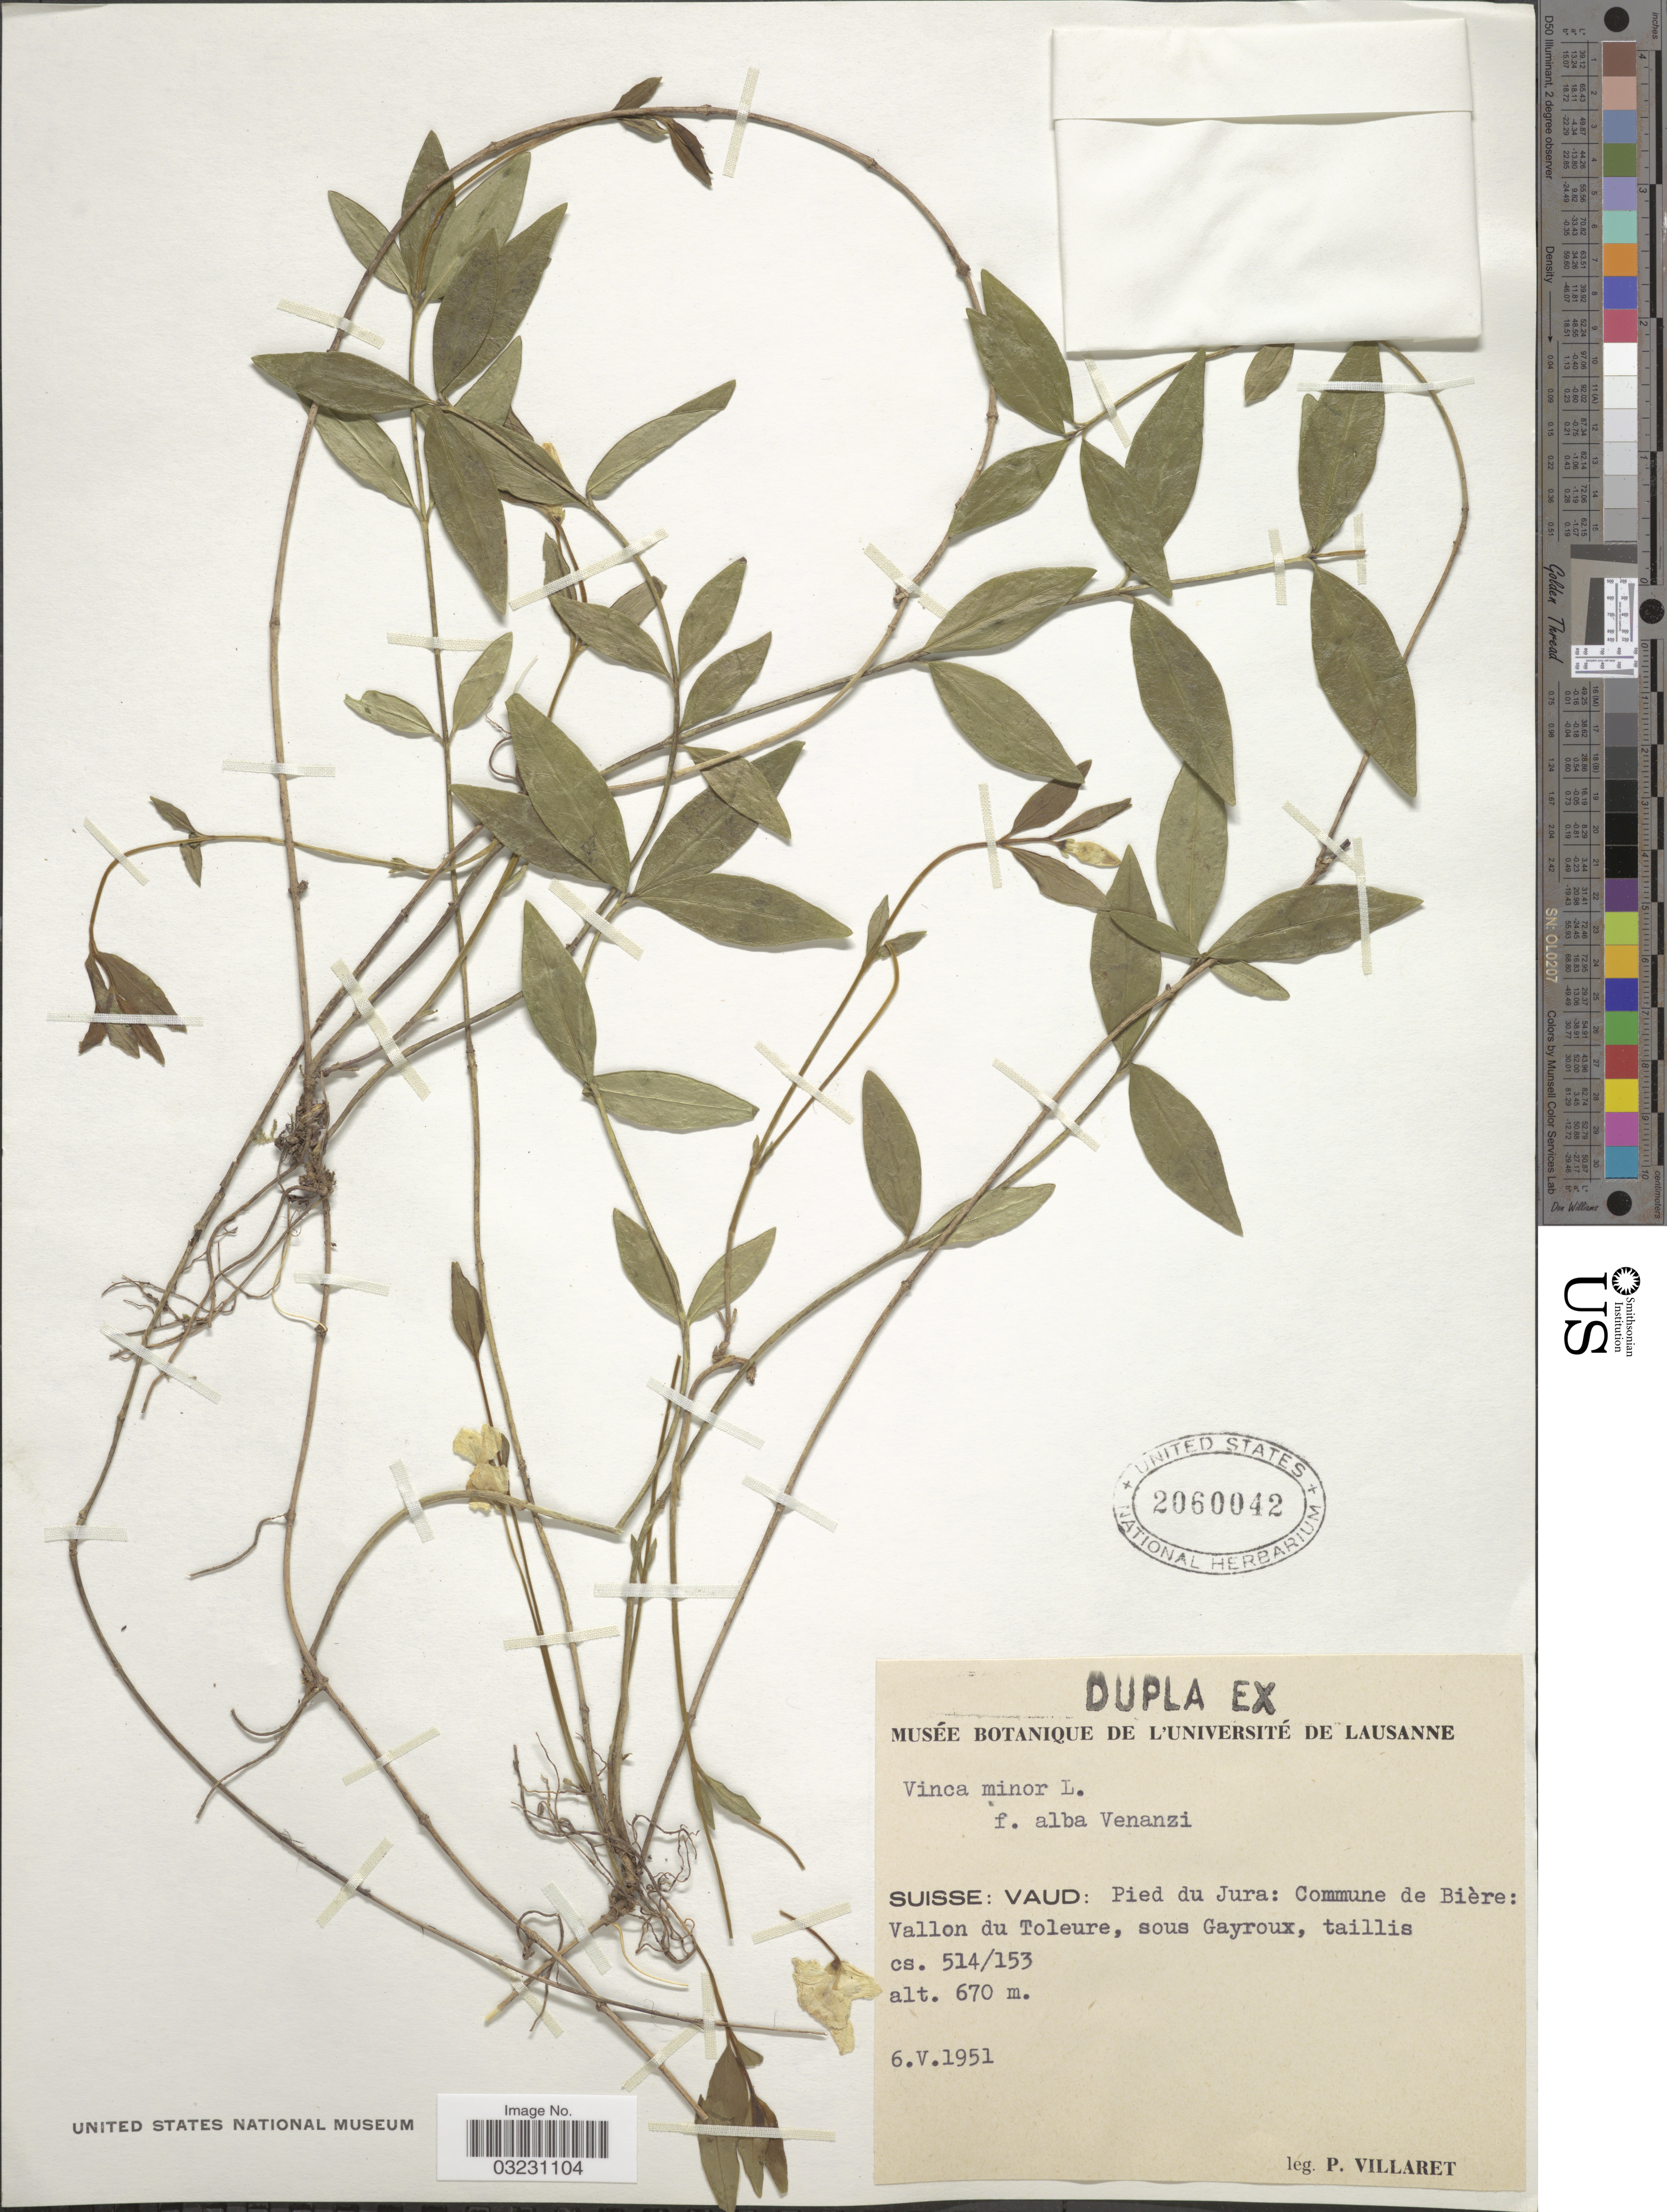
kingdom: Plantae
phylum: Tracheophyta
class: Magnoliopsida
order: Gentianales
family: Apocynaceae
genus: Vinca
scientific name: Vinca minor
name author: L.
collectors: P. Villaret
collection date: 1951-05-06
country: Switzerland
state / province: Vaud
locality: Suisse: Pied du Jura: Commune de Bière: Vallon du Toleure, sous Gayroux, taillis sc. 514/153.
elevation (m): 670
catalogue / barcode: US 2060042